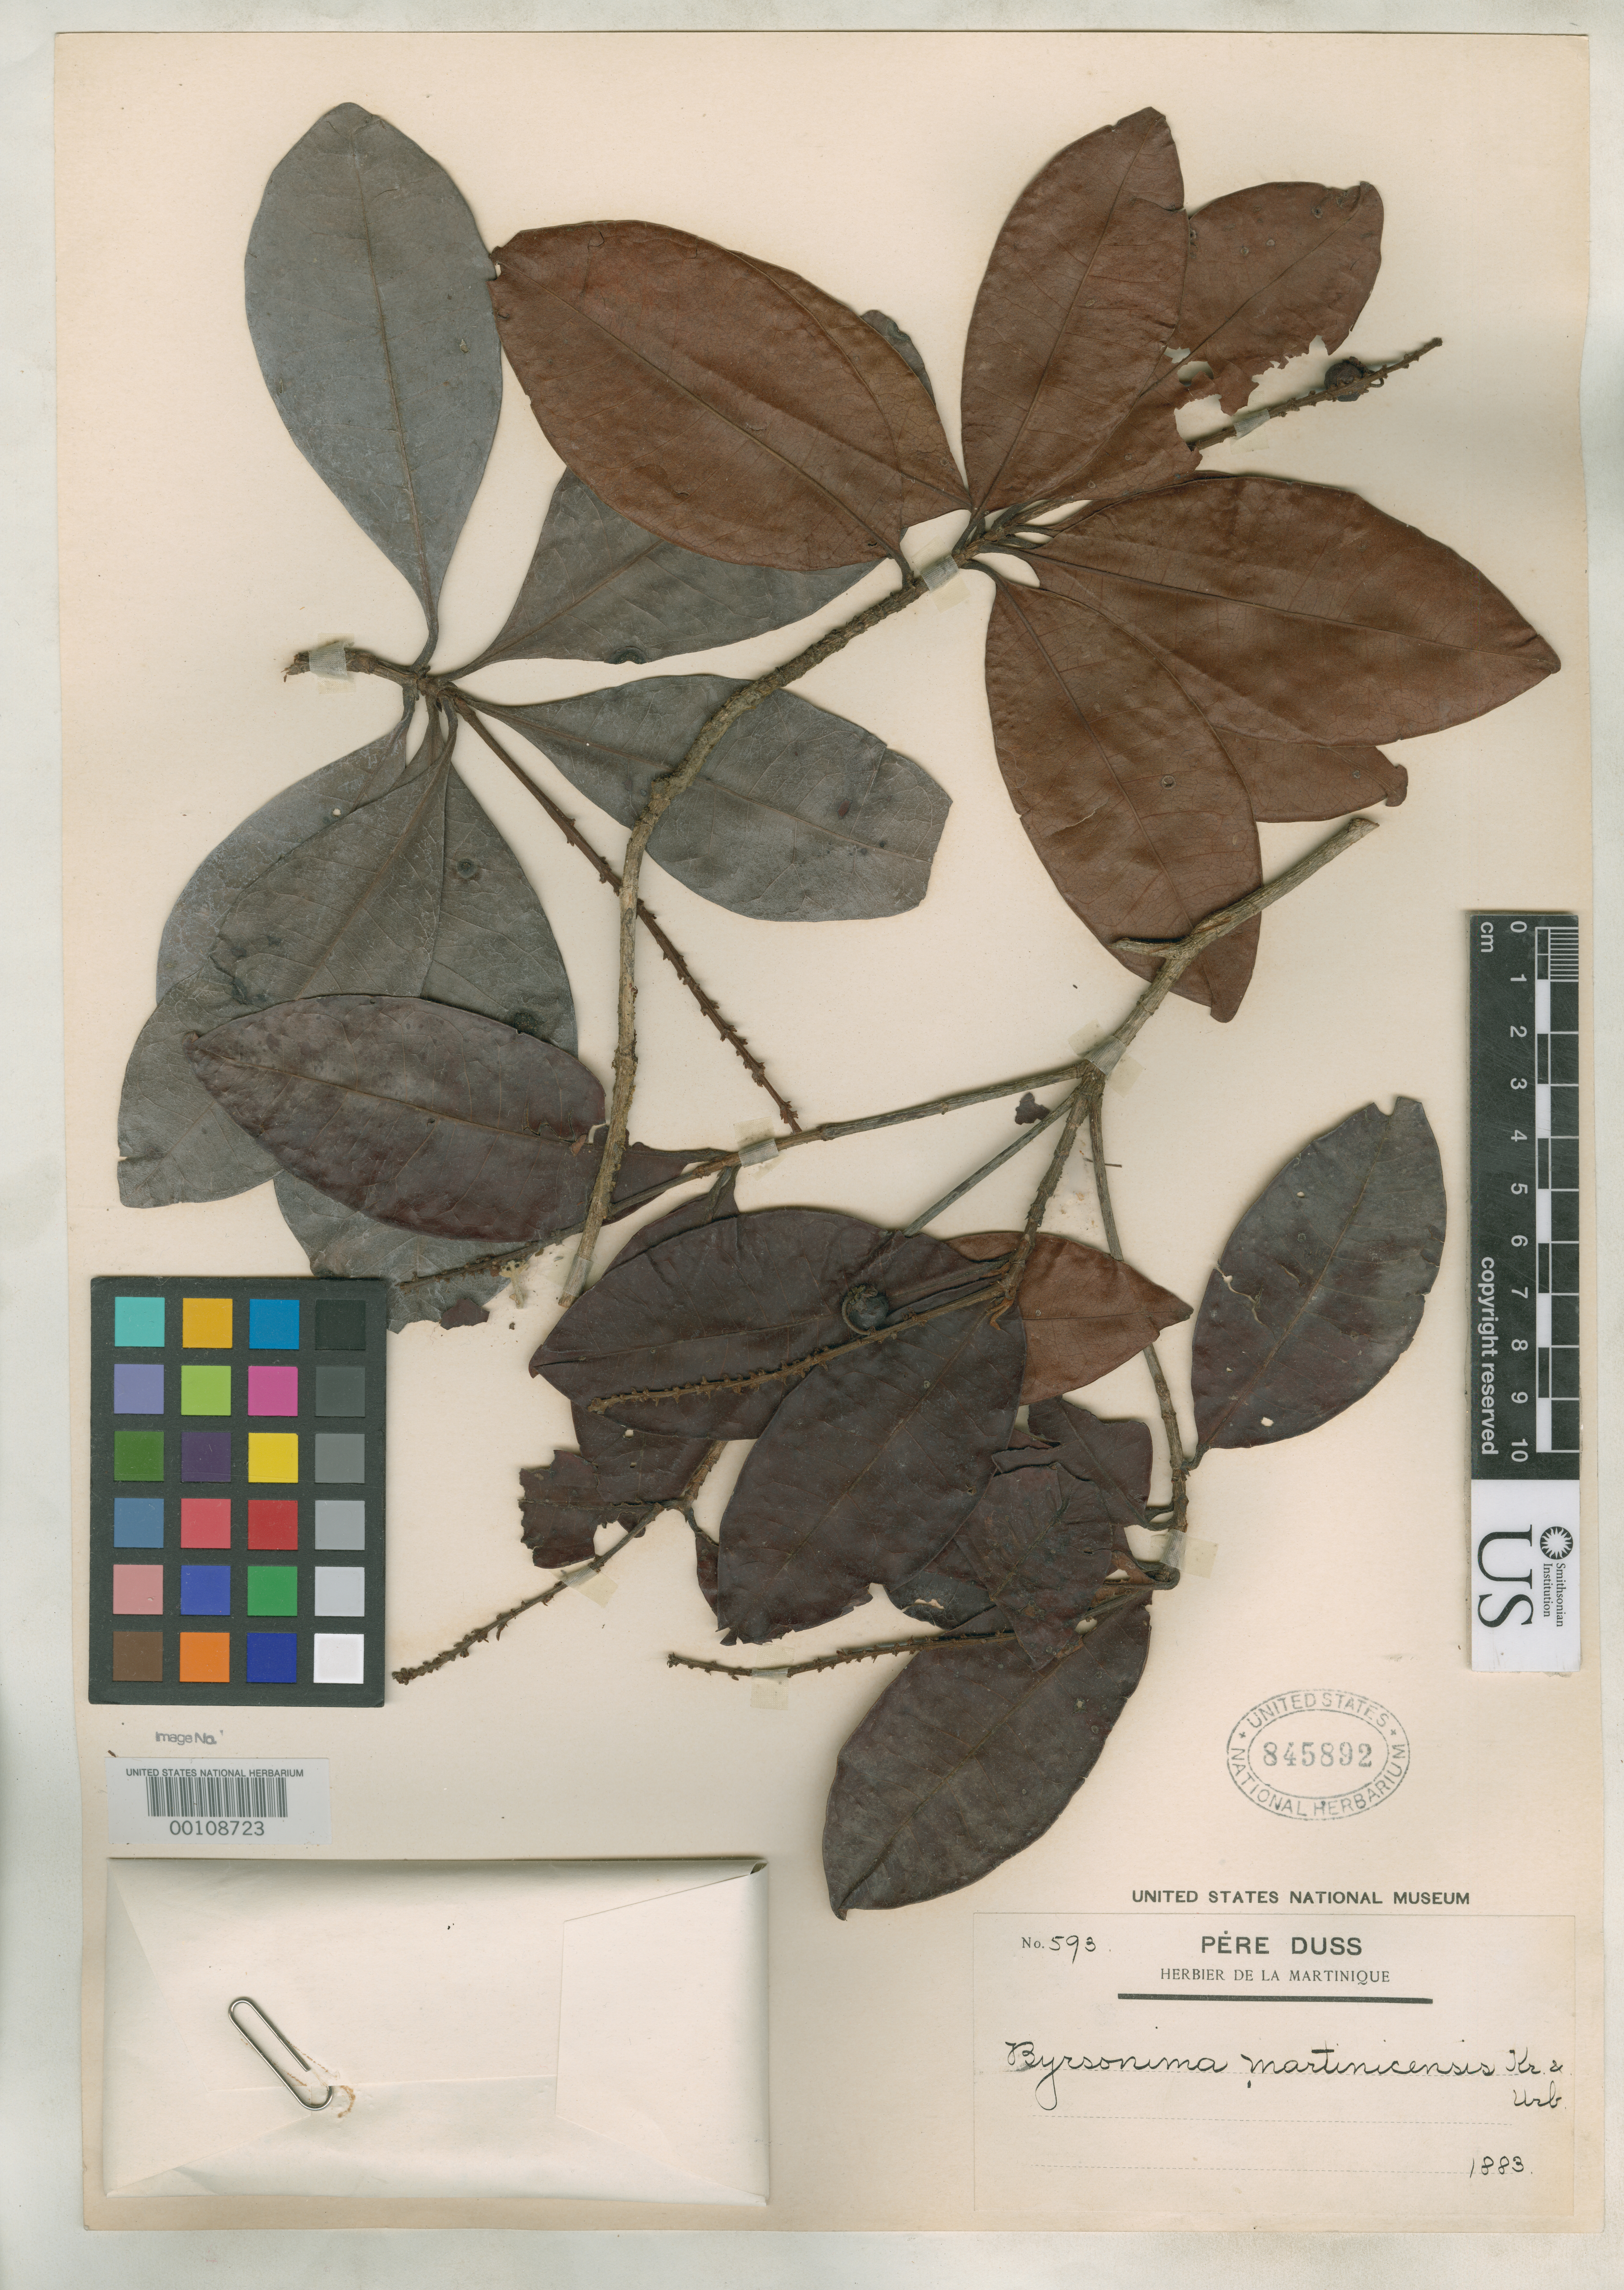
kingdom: Plantae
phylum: Tracheophyta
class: Magnoliopsida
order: Malpighiales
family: Malpighiaceae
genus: Byrsonima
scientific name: Byrsonima martinicensis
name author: Kraenzl. & Urb.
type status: Type Collection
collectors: Père Duss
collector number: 593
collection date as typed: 1883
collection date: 1883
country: Martinique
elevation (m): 600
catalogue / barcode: US 845892